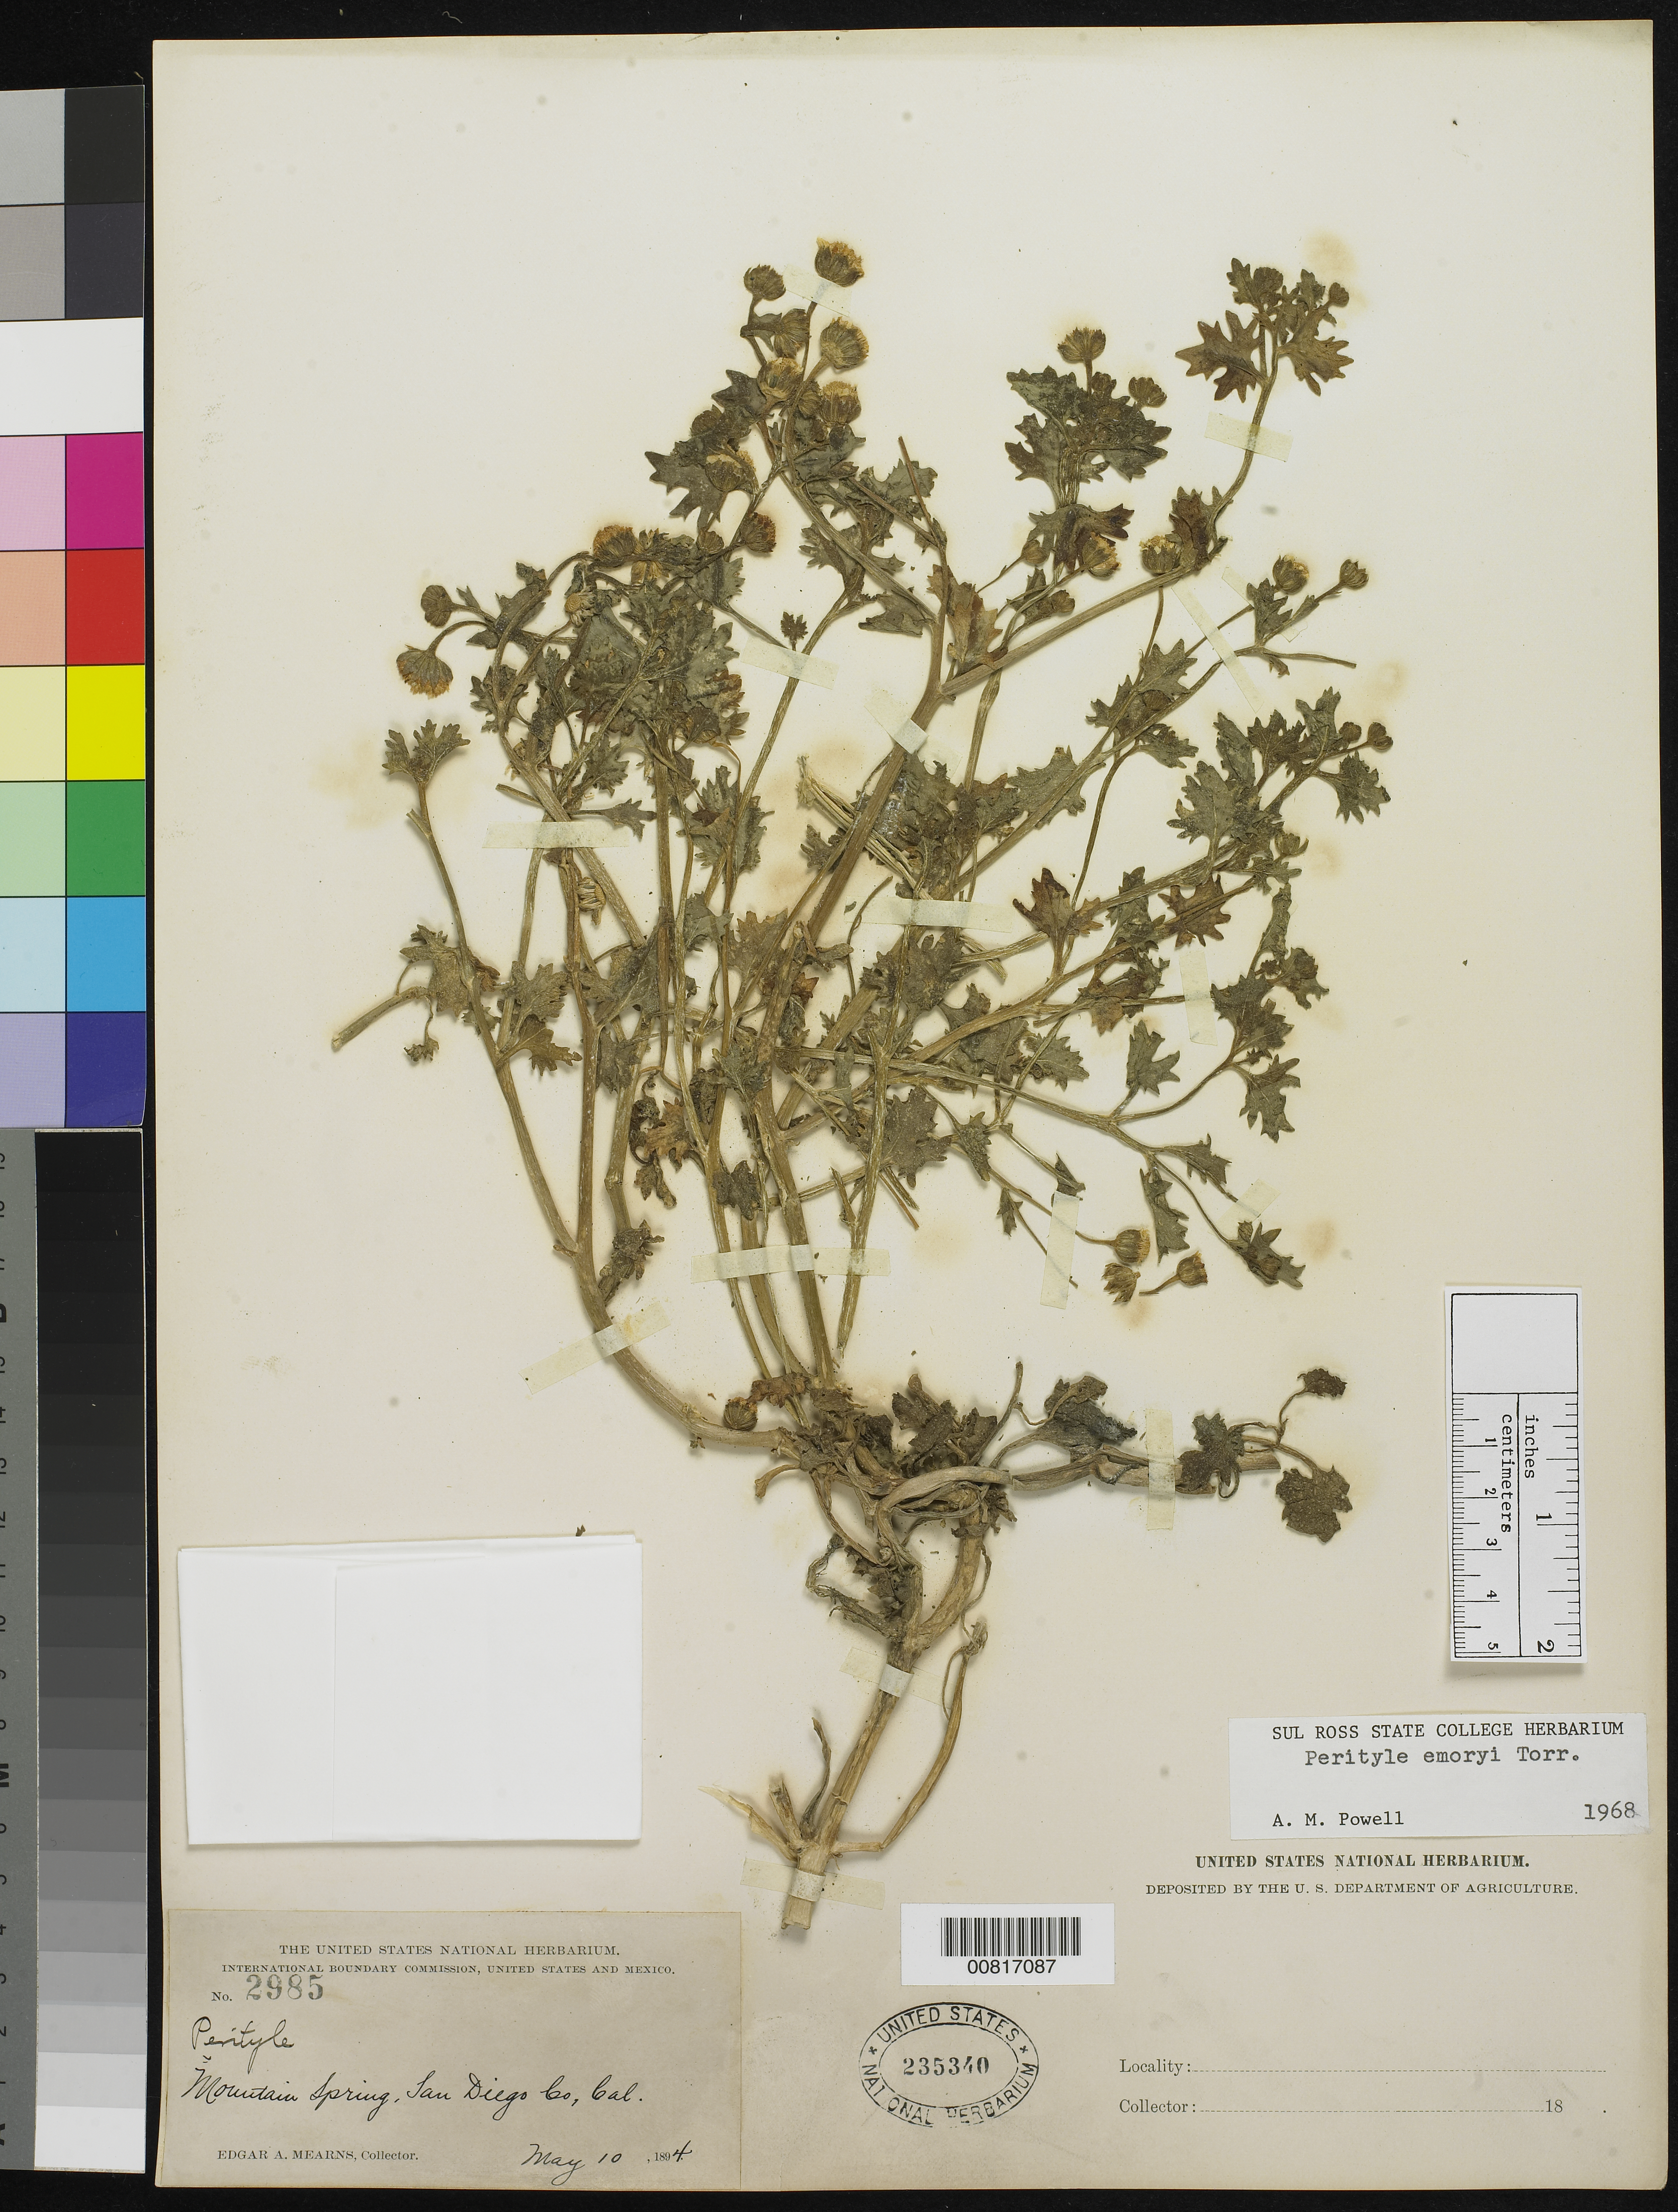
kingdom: Plantae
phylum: Tracheophyta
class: Magnoliopsida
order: Asterales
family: Asteraceae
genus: Perityle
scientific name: Perityle emoryi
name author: Torr.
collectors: E. A. Mearns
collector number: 2985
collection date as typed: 10 May 1894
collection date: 1894-05-10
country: United States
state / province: California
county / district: San Diego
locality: Mountain Spring, San Diego County, California.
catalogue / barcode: US 235340